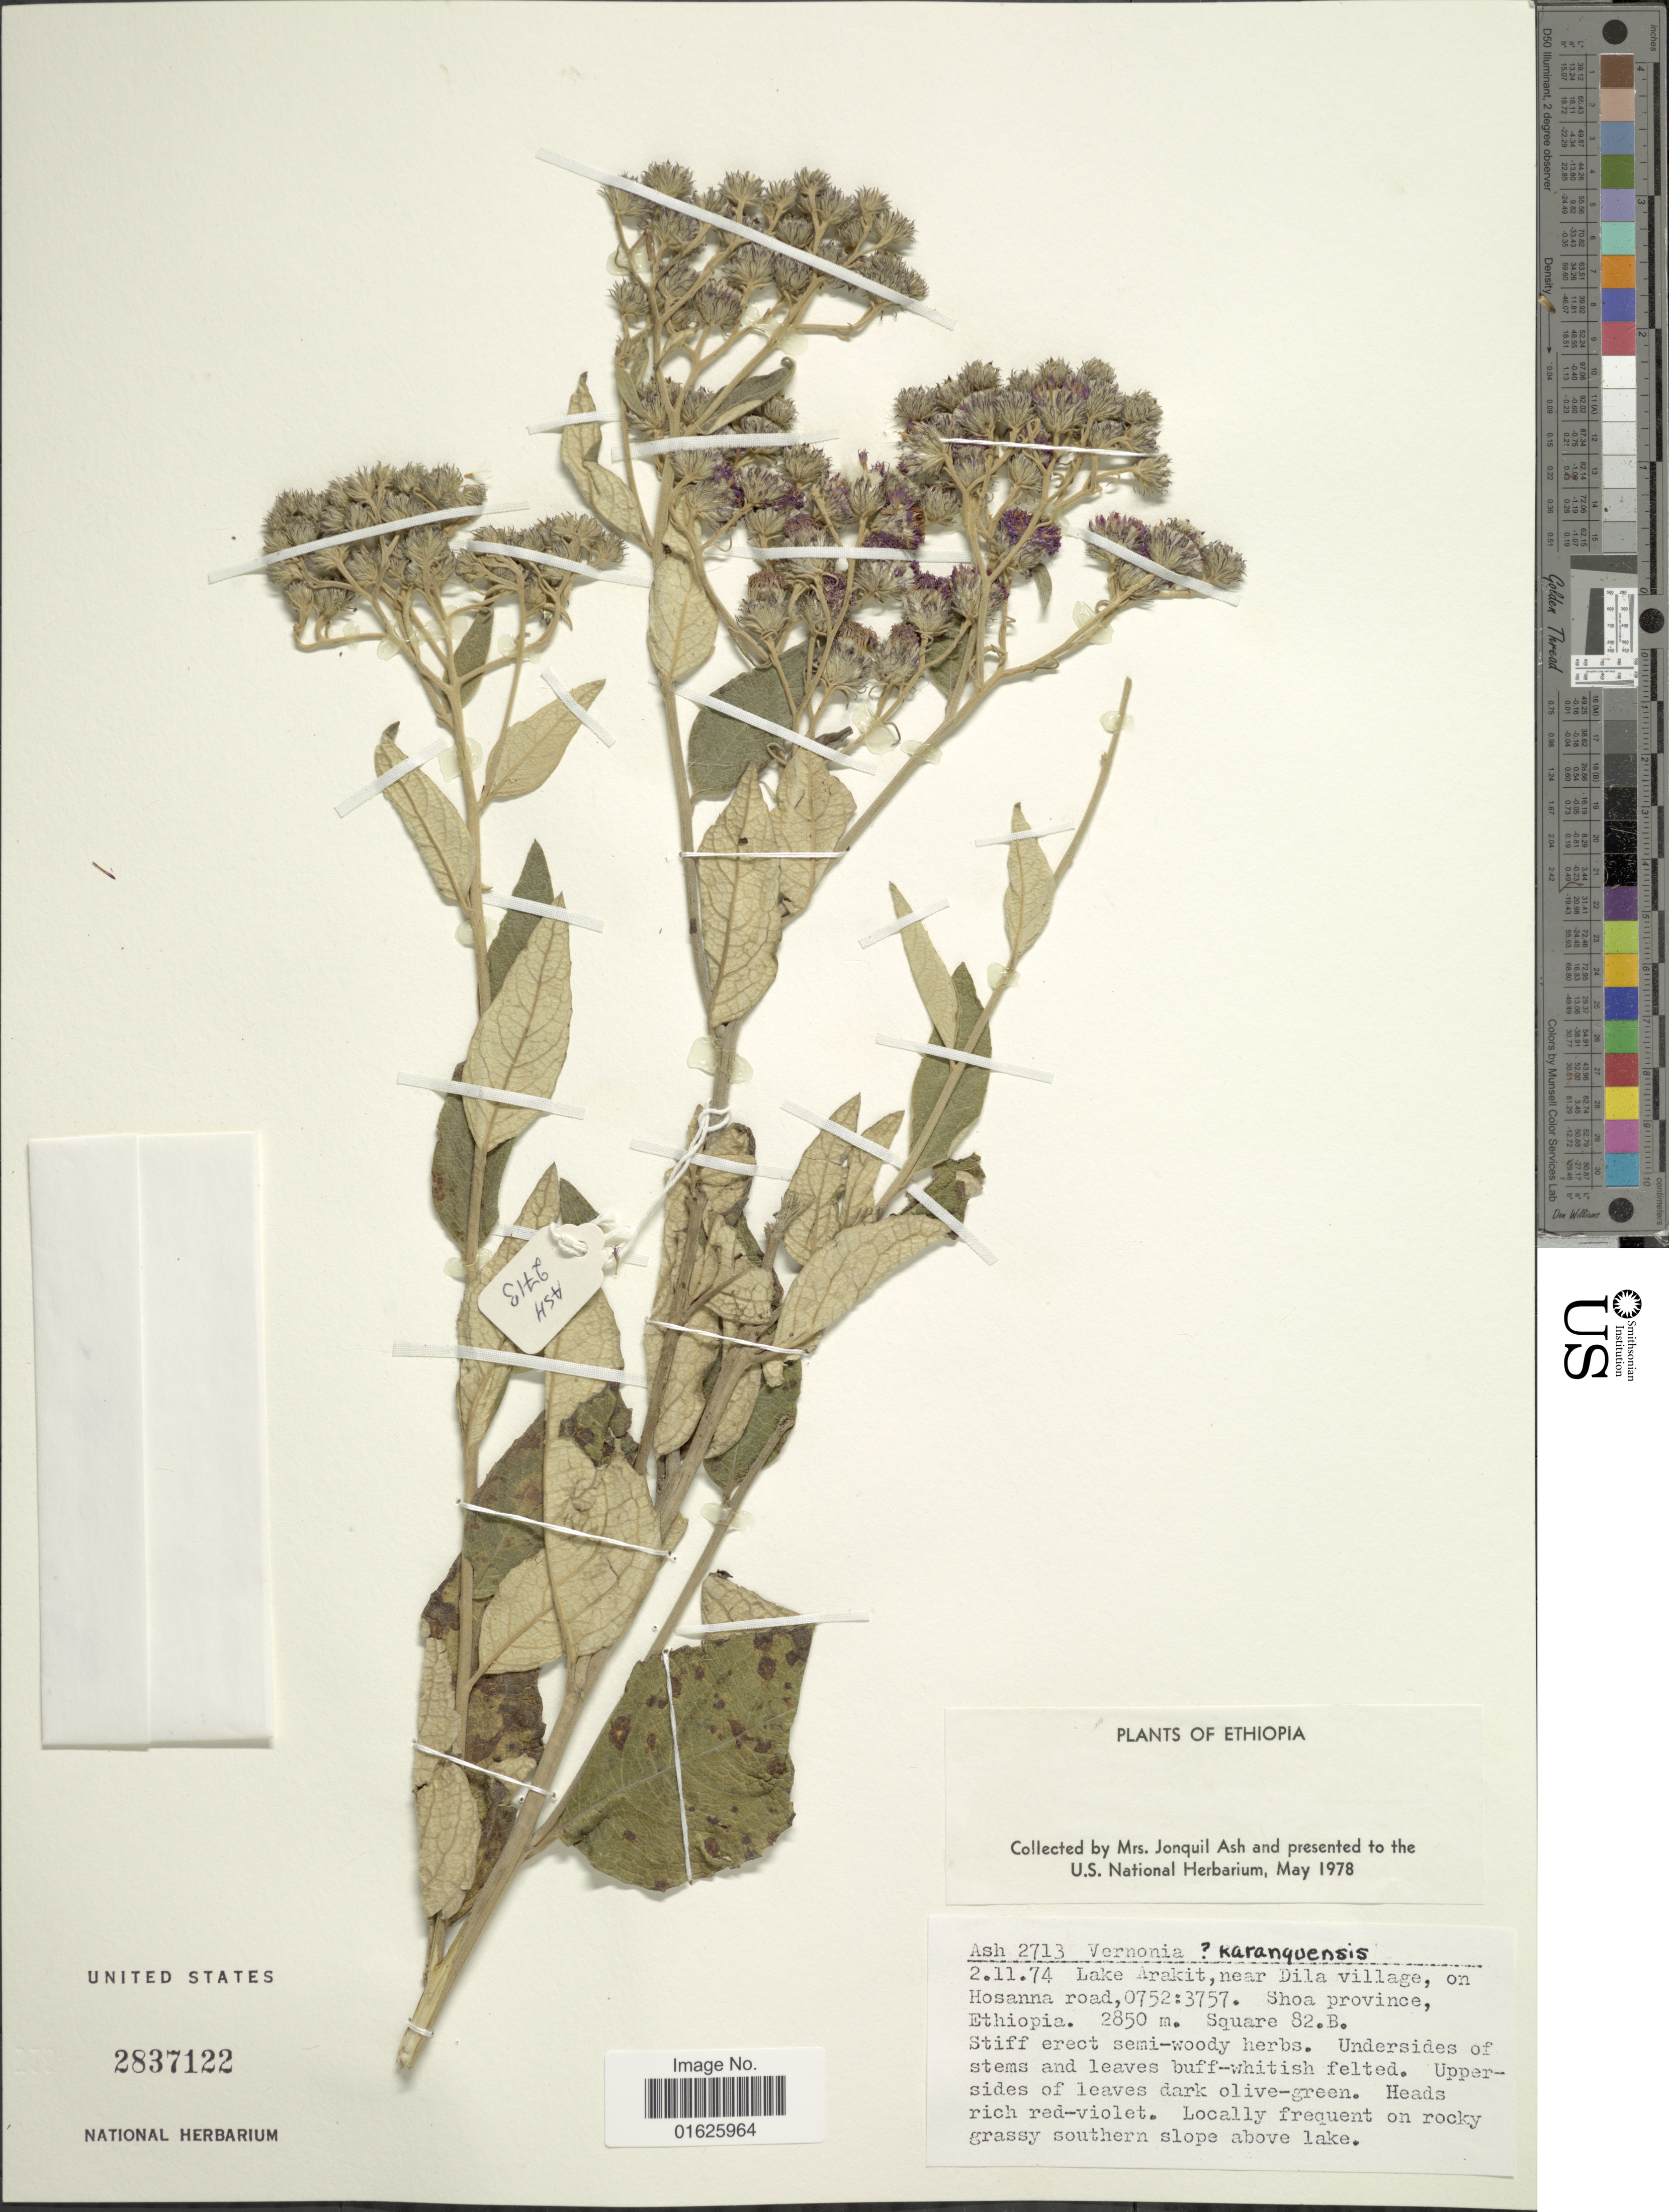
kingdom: Plantae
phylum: Tracheophyta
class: Magnoliopsida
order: Asterales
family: Asteraceae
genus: Orbivestus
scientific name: Orbivestus karaguensis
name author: (Oliv. & Hiern) H. Rob.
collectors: J. Ash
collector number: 2713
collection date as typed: Transcribed d/m/y: 2/11/74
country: Ethiopia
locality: Lake Arakit, near Dila village, on Hosanna road, Shoa province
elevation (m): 2850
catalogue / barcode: US 2837122